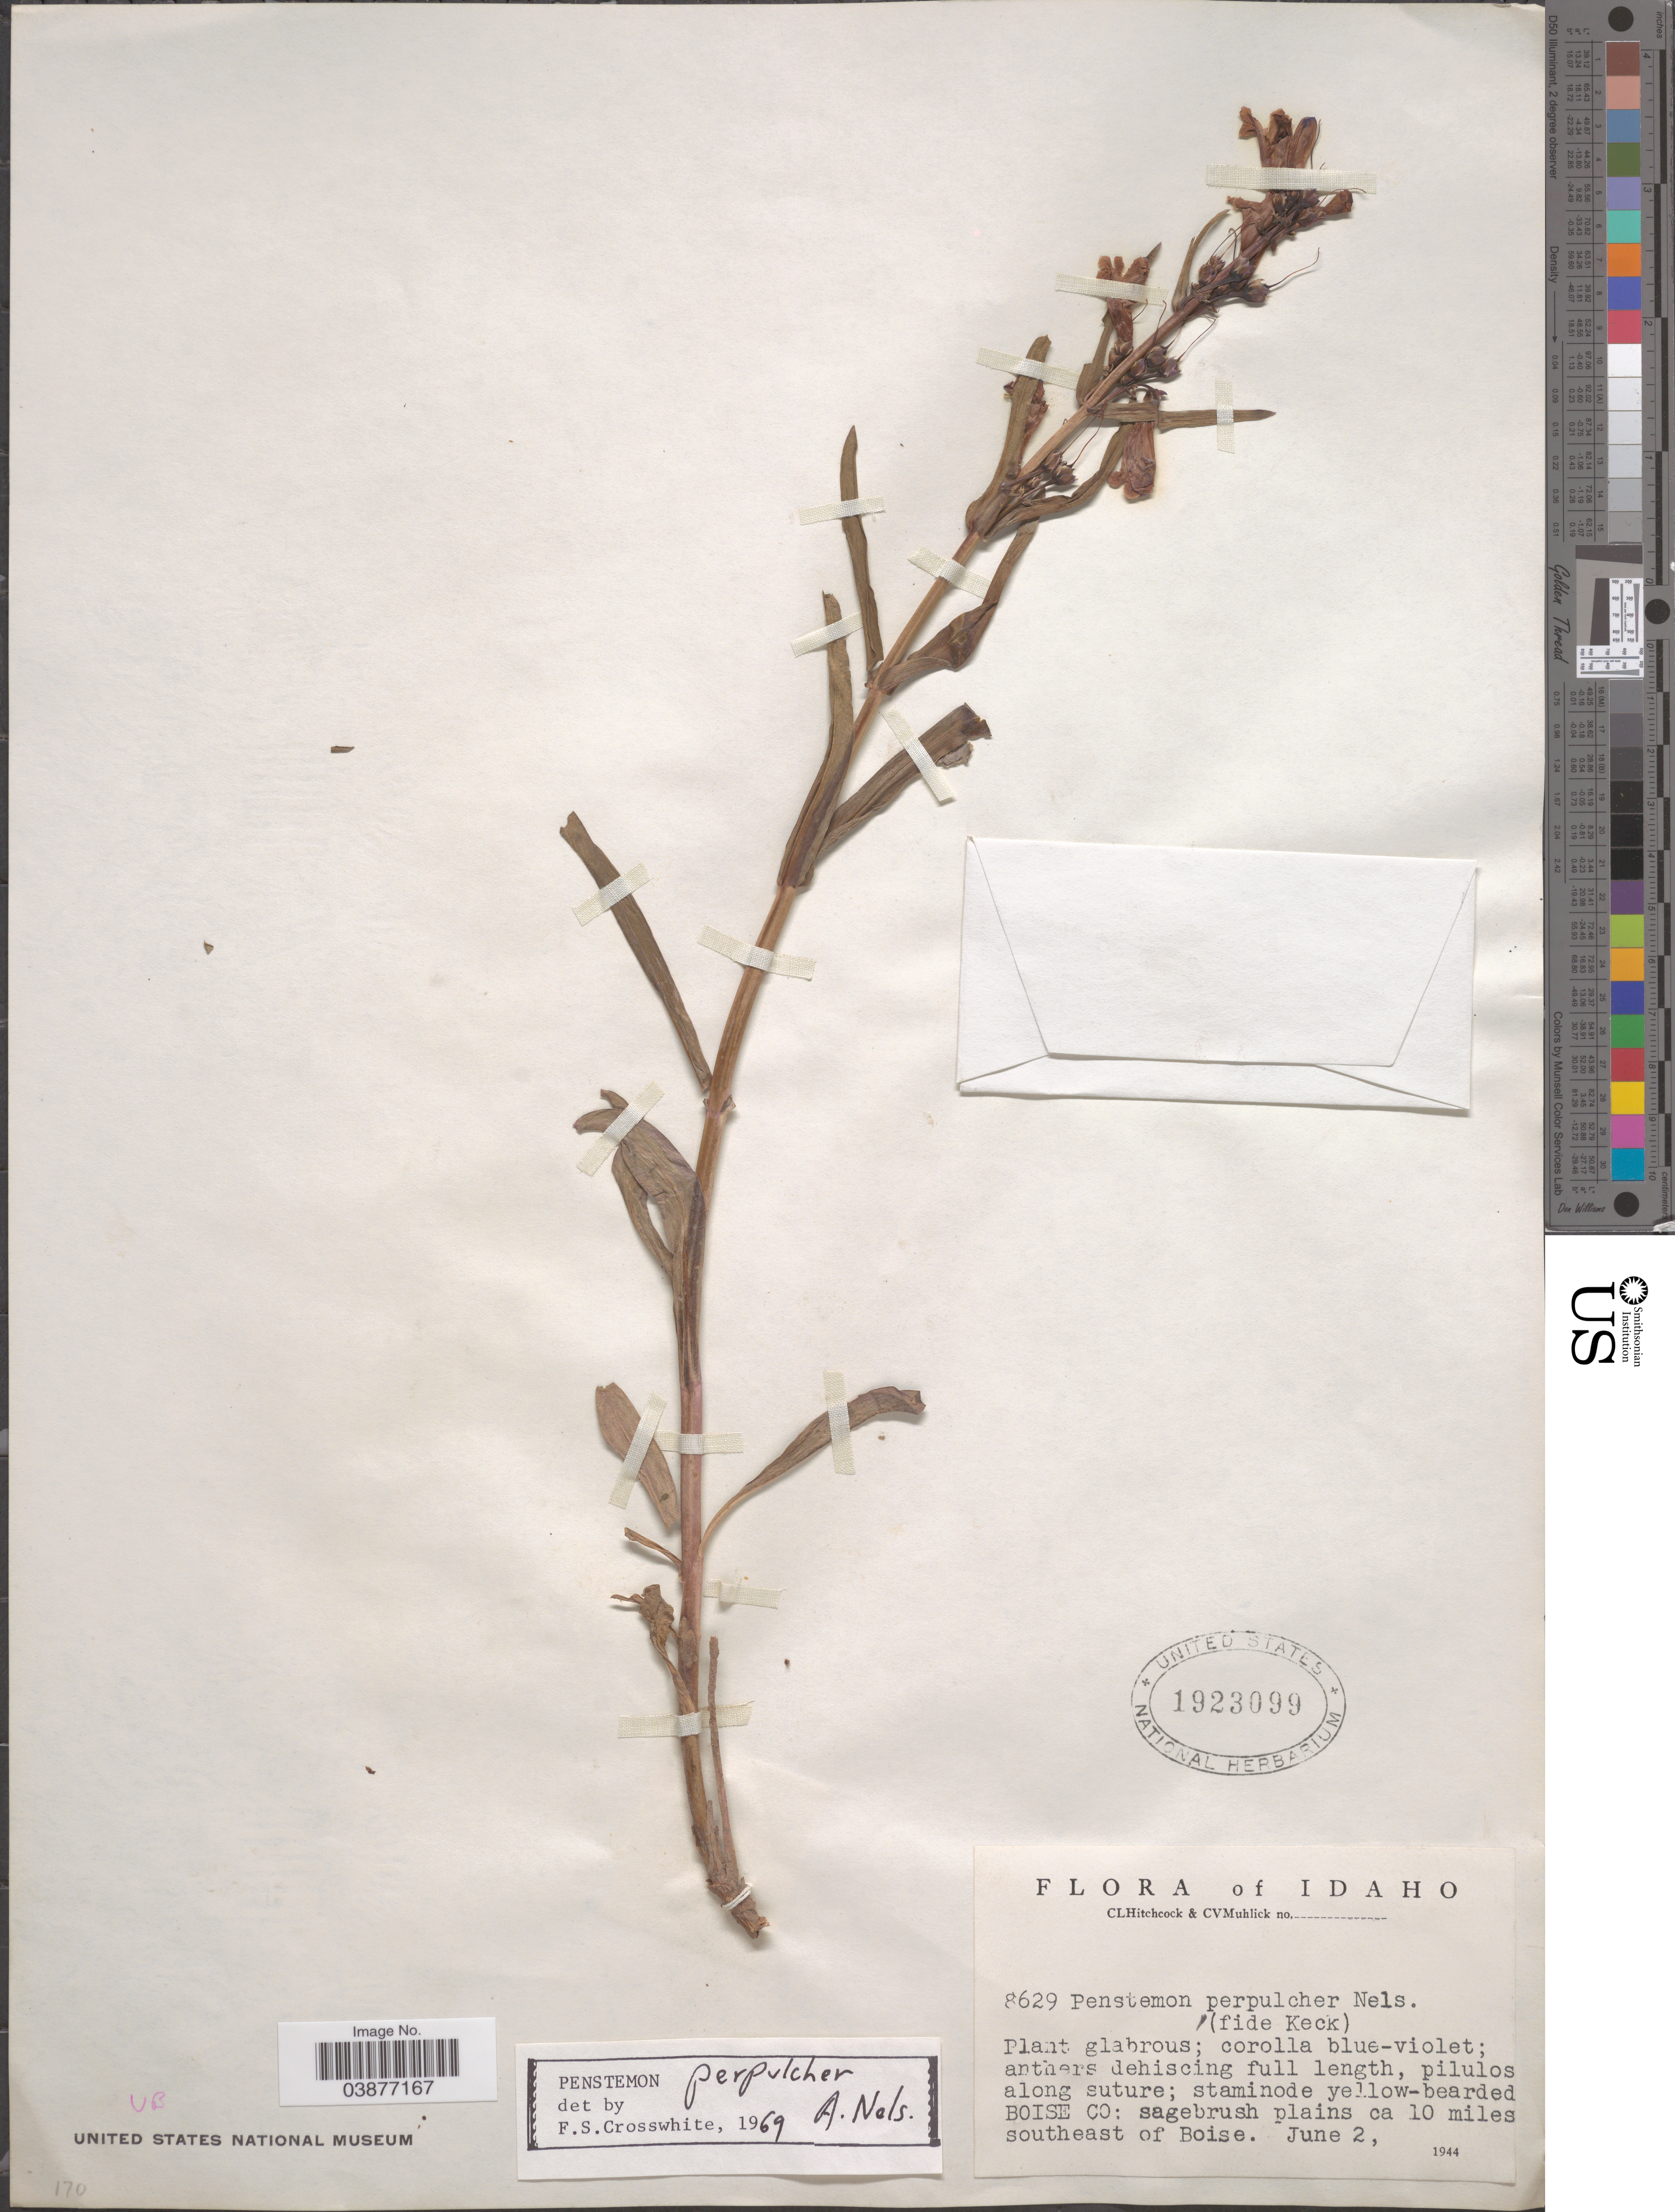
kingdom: Plantae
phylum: Tracheophyta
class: Magnoliopsida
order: Lamiales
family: Plantaginaceae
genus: Penstemon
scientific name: Penstemon perpulcher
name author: A. Nelson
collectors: C. L. Hitchcock & C. V. Muhlick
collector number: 8629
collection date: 1944-06-02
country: United States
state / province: Idaho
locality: Boise Co: sagebrush plains ca 10 miles southeast of Boise.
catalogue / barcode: US 1932099